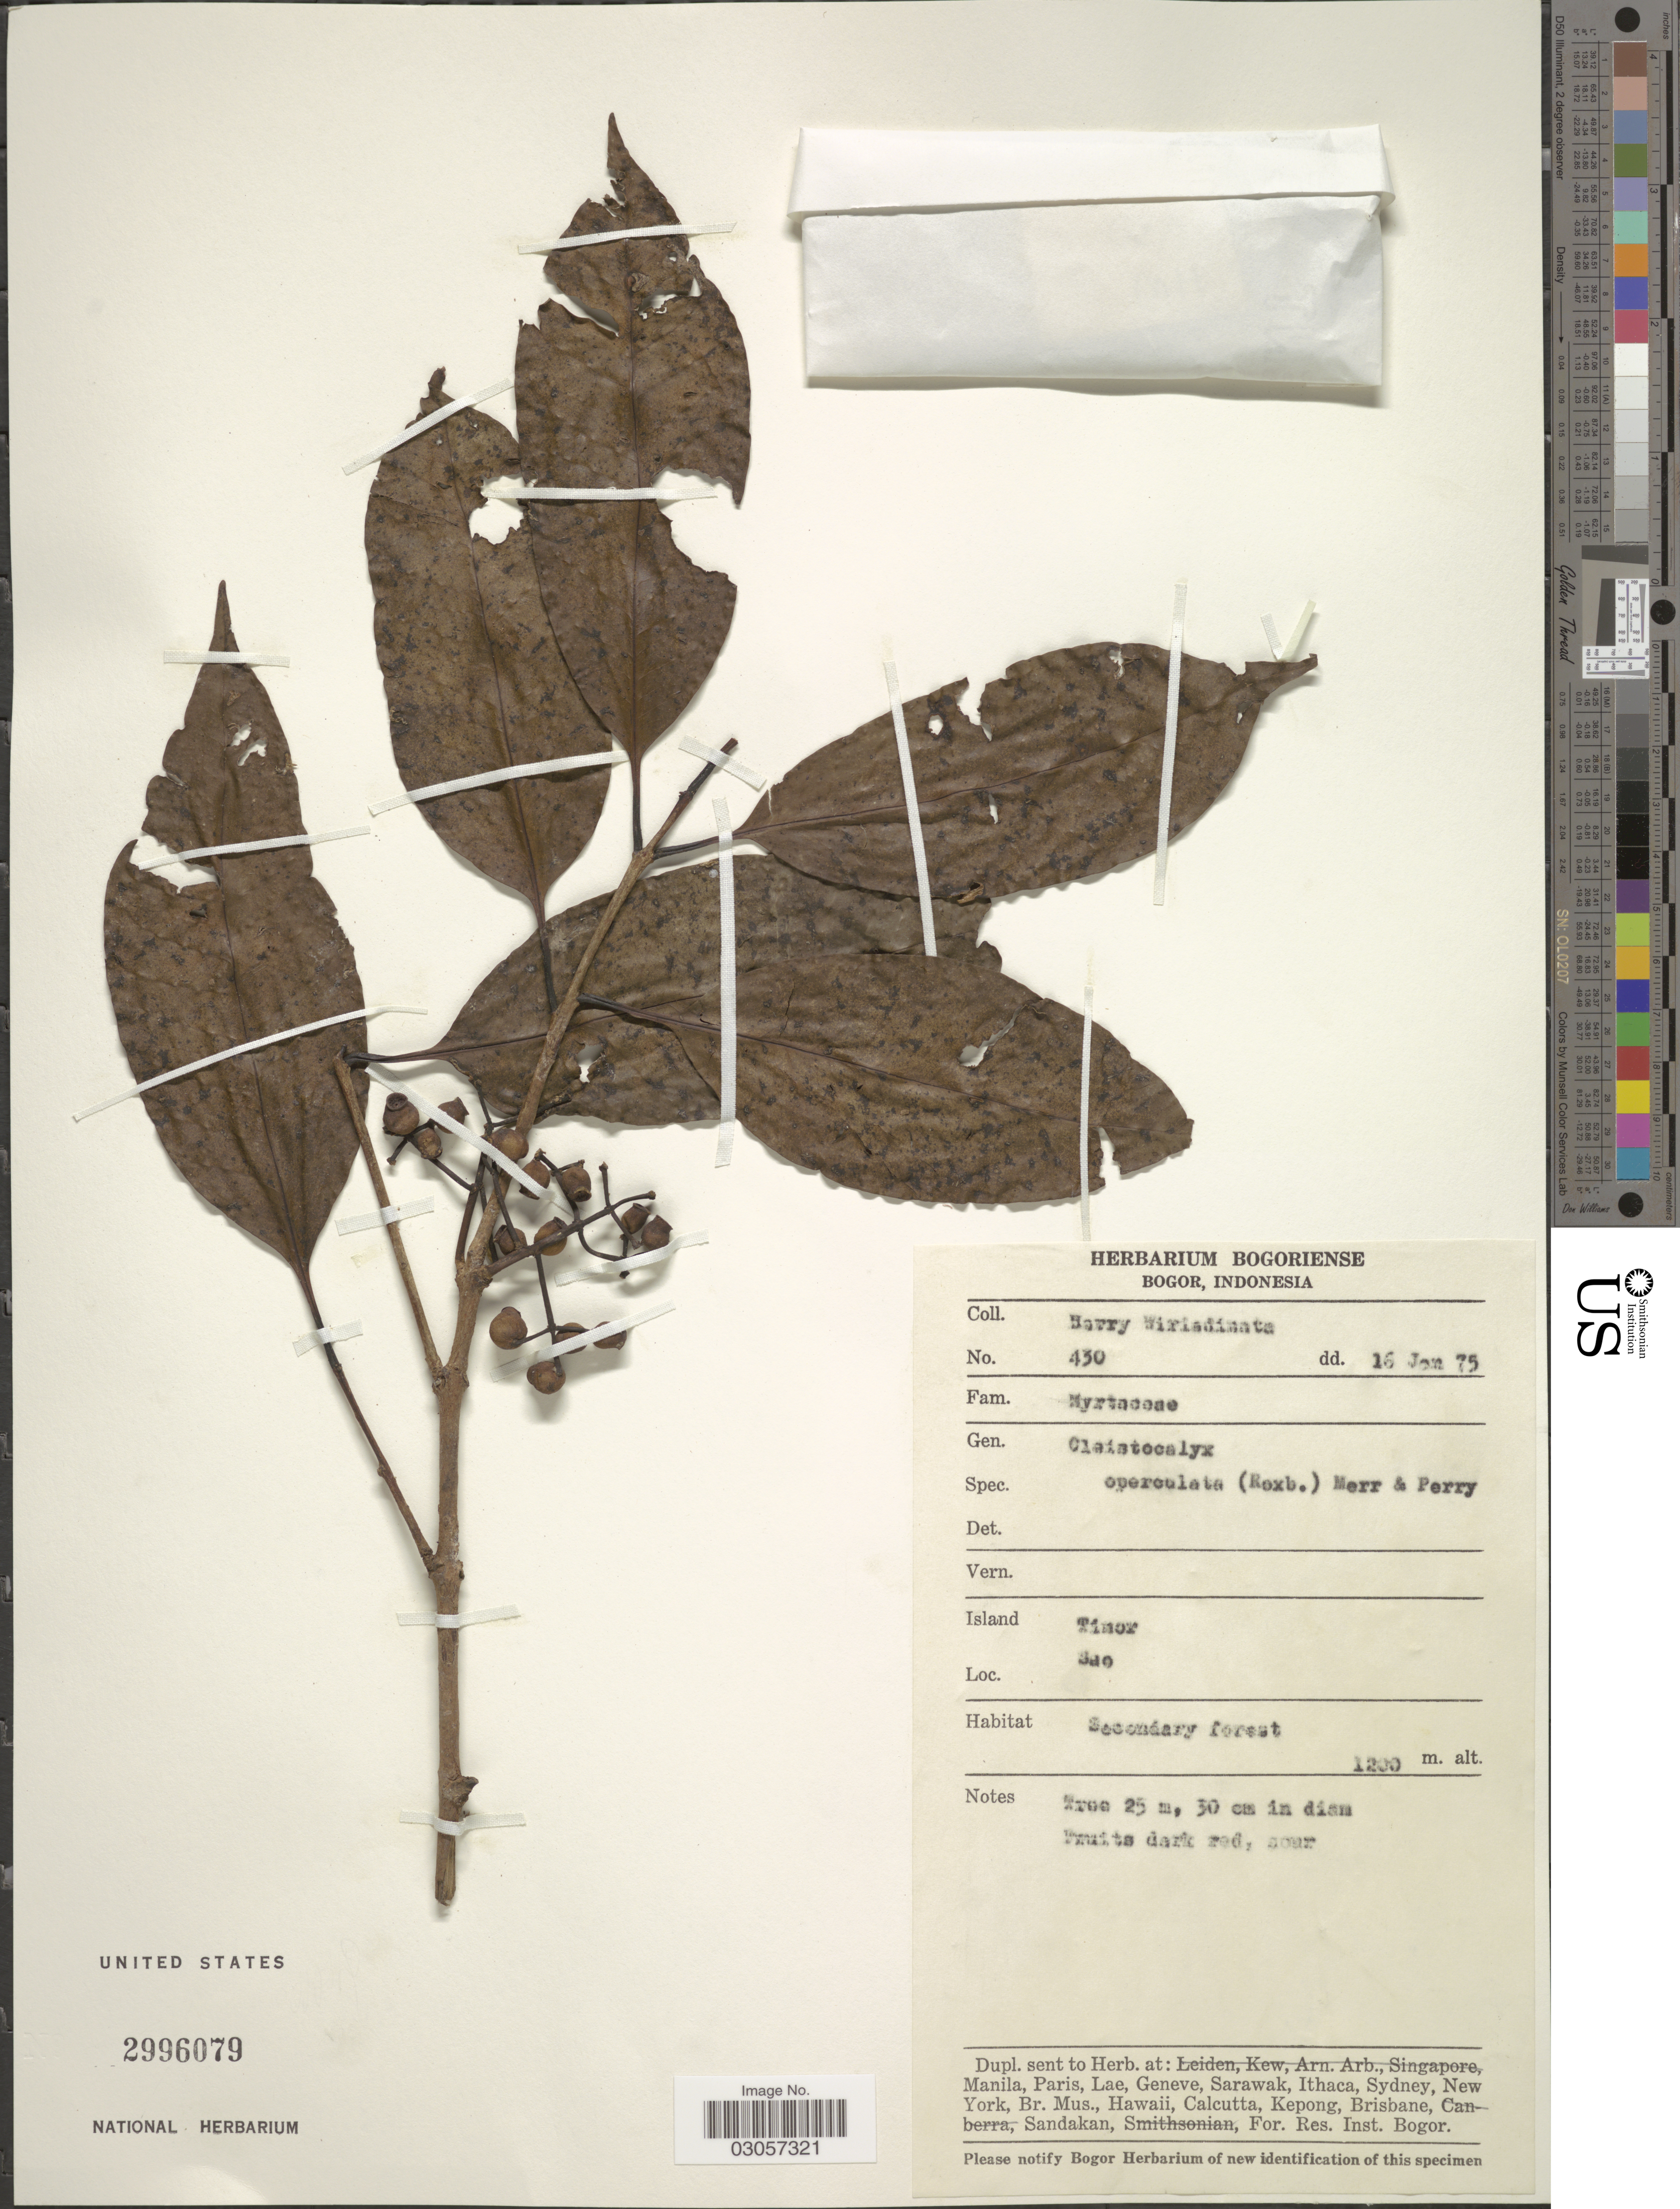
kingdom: Plantae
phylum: Tracheophyta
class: Magnoliopsida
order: Myrtales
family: Myrtaceae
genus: Syzygium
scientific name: Syzygium nervosum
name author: DC.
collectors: H. Wiriadinata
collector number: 430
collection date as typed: Transcribed d/m/y: 16/1/75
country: Indonesia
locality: Timor.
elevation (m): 1200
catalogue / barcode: US 2996079